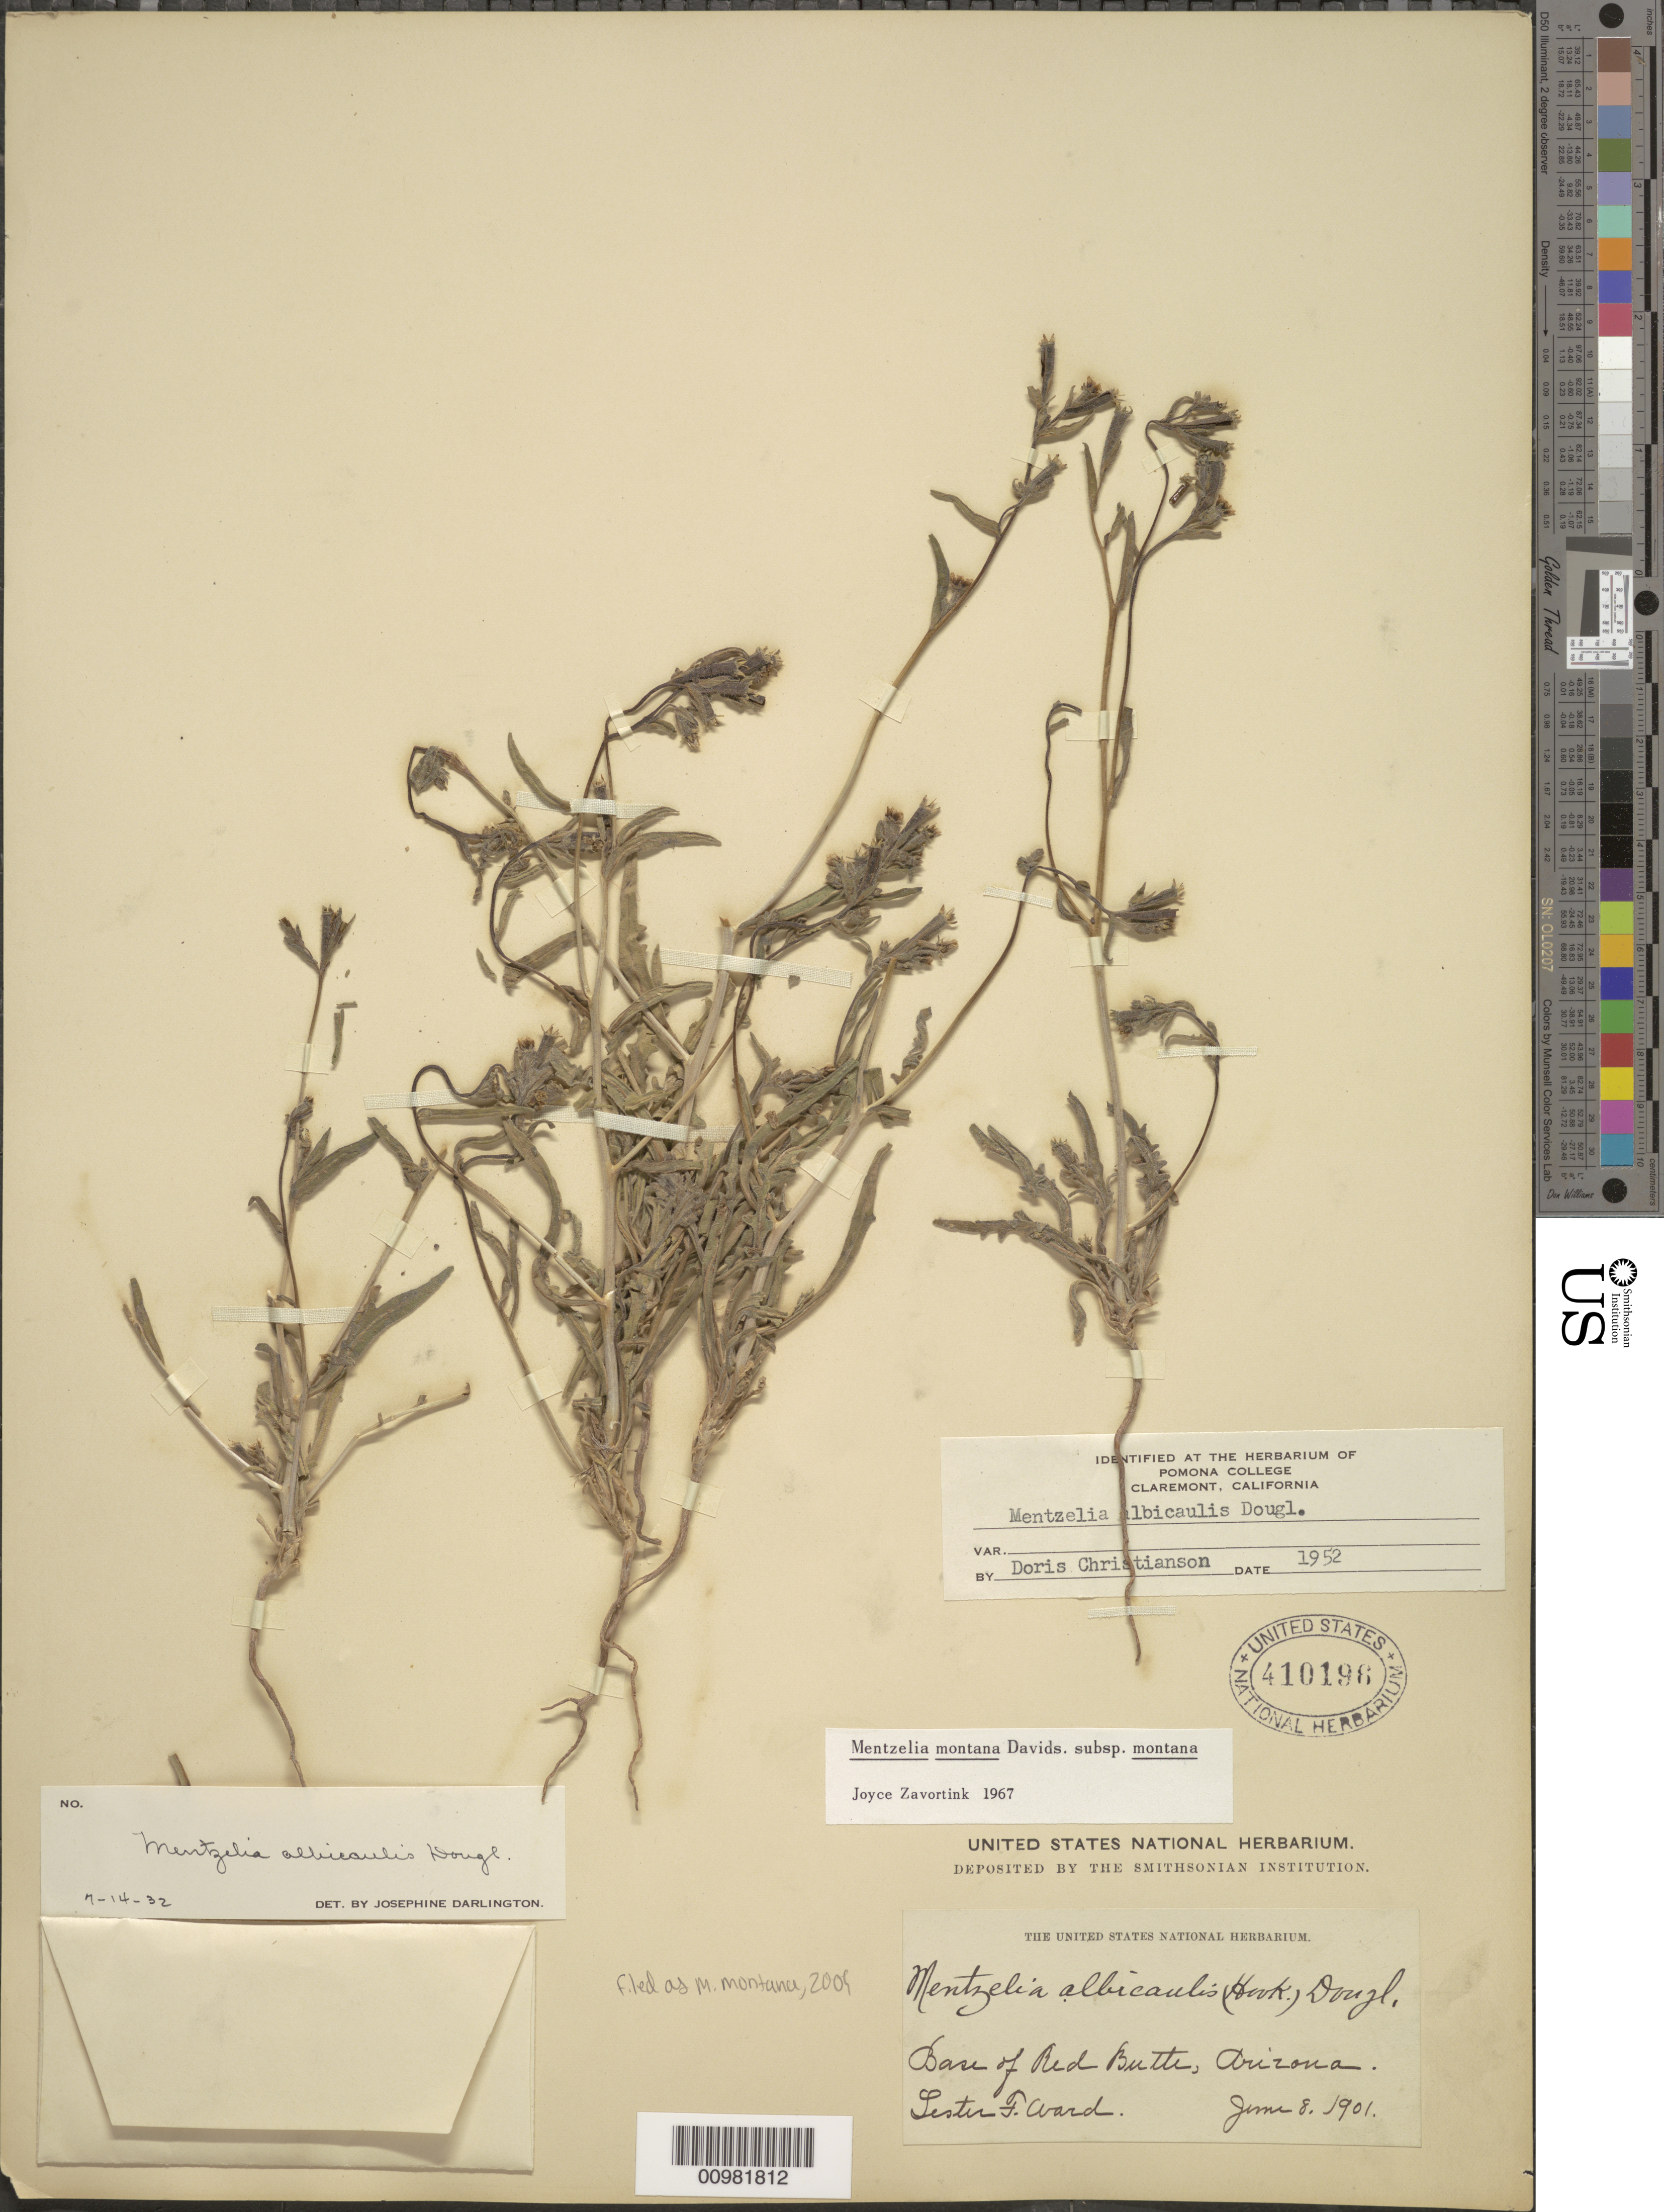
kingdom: Plantae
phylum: Tracheophyta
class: Magnoliopsida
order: Cornales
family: Loasaceae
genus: Mentzelia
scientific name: Mentzelia montana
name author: (Davidson) Davidson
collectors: L. F. Ward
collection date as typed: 08 Jun 1901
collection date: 1901-06-08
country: United States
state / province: Arizona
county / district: Coconino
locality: Base of Red Butte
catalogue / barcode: US 410196